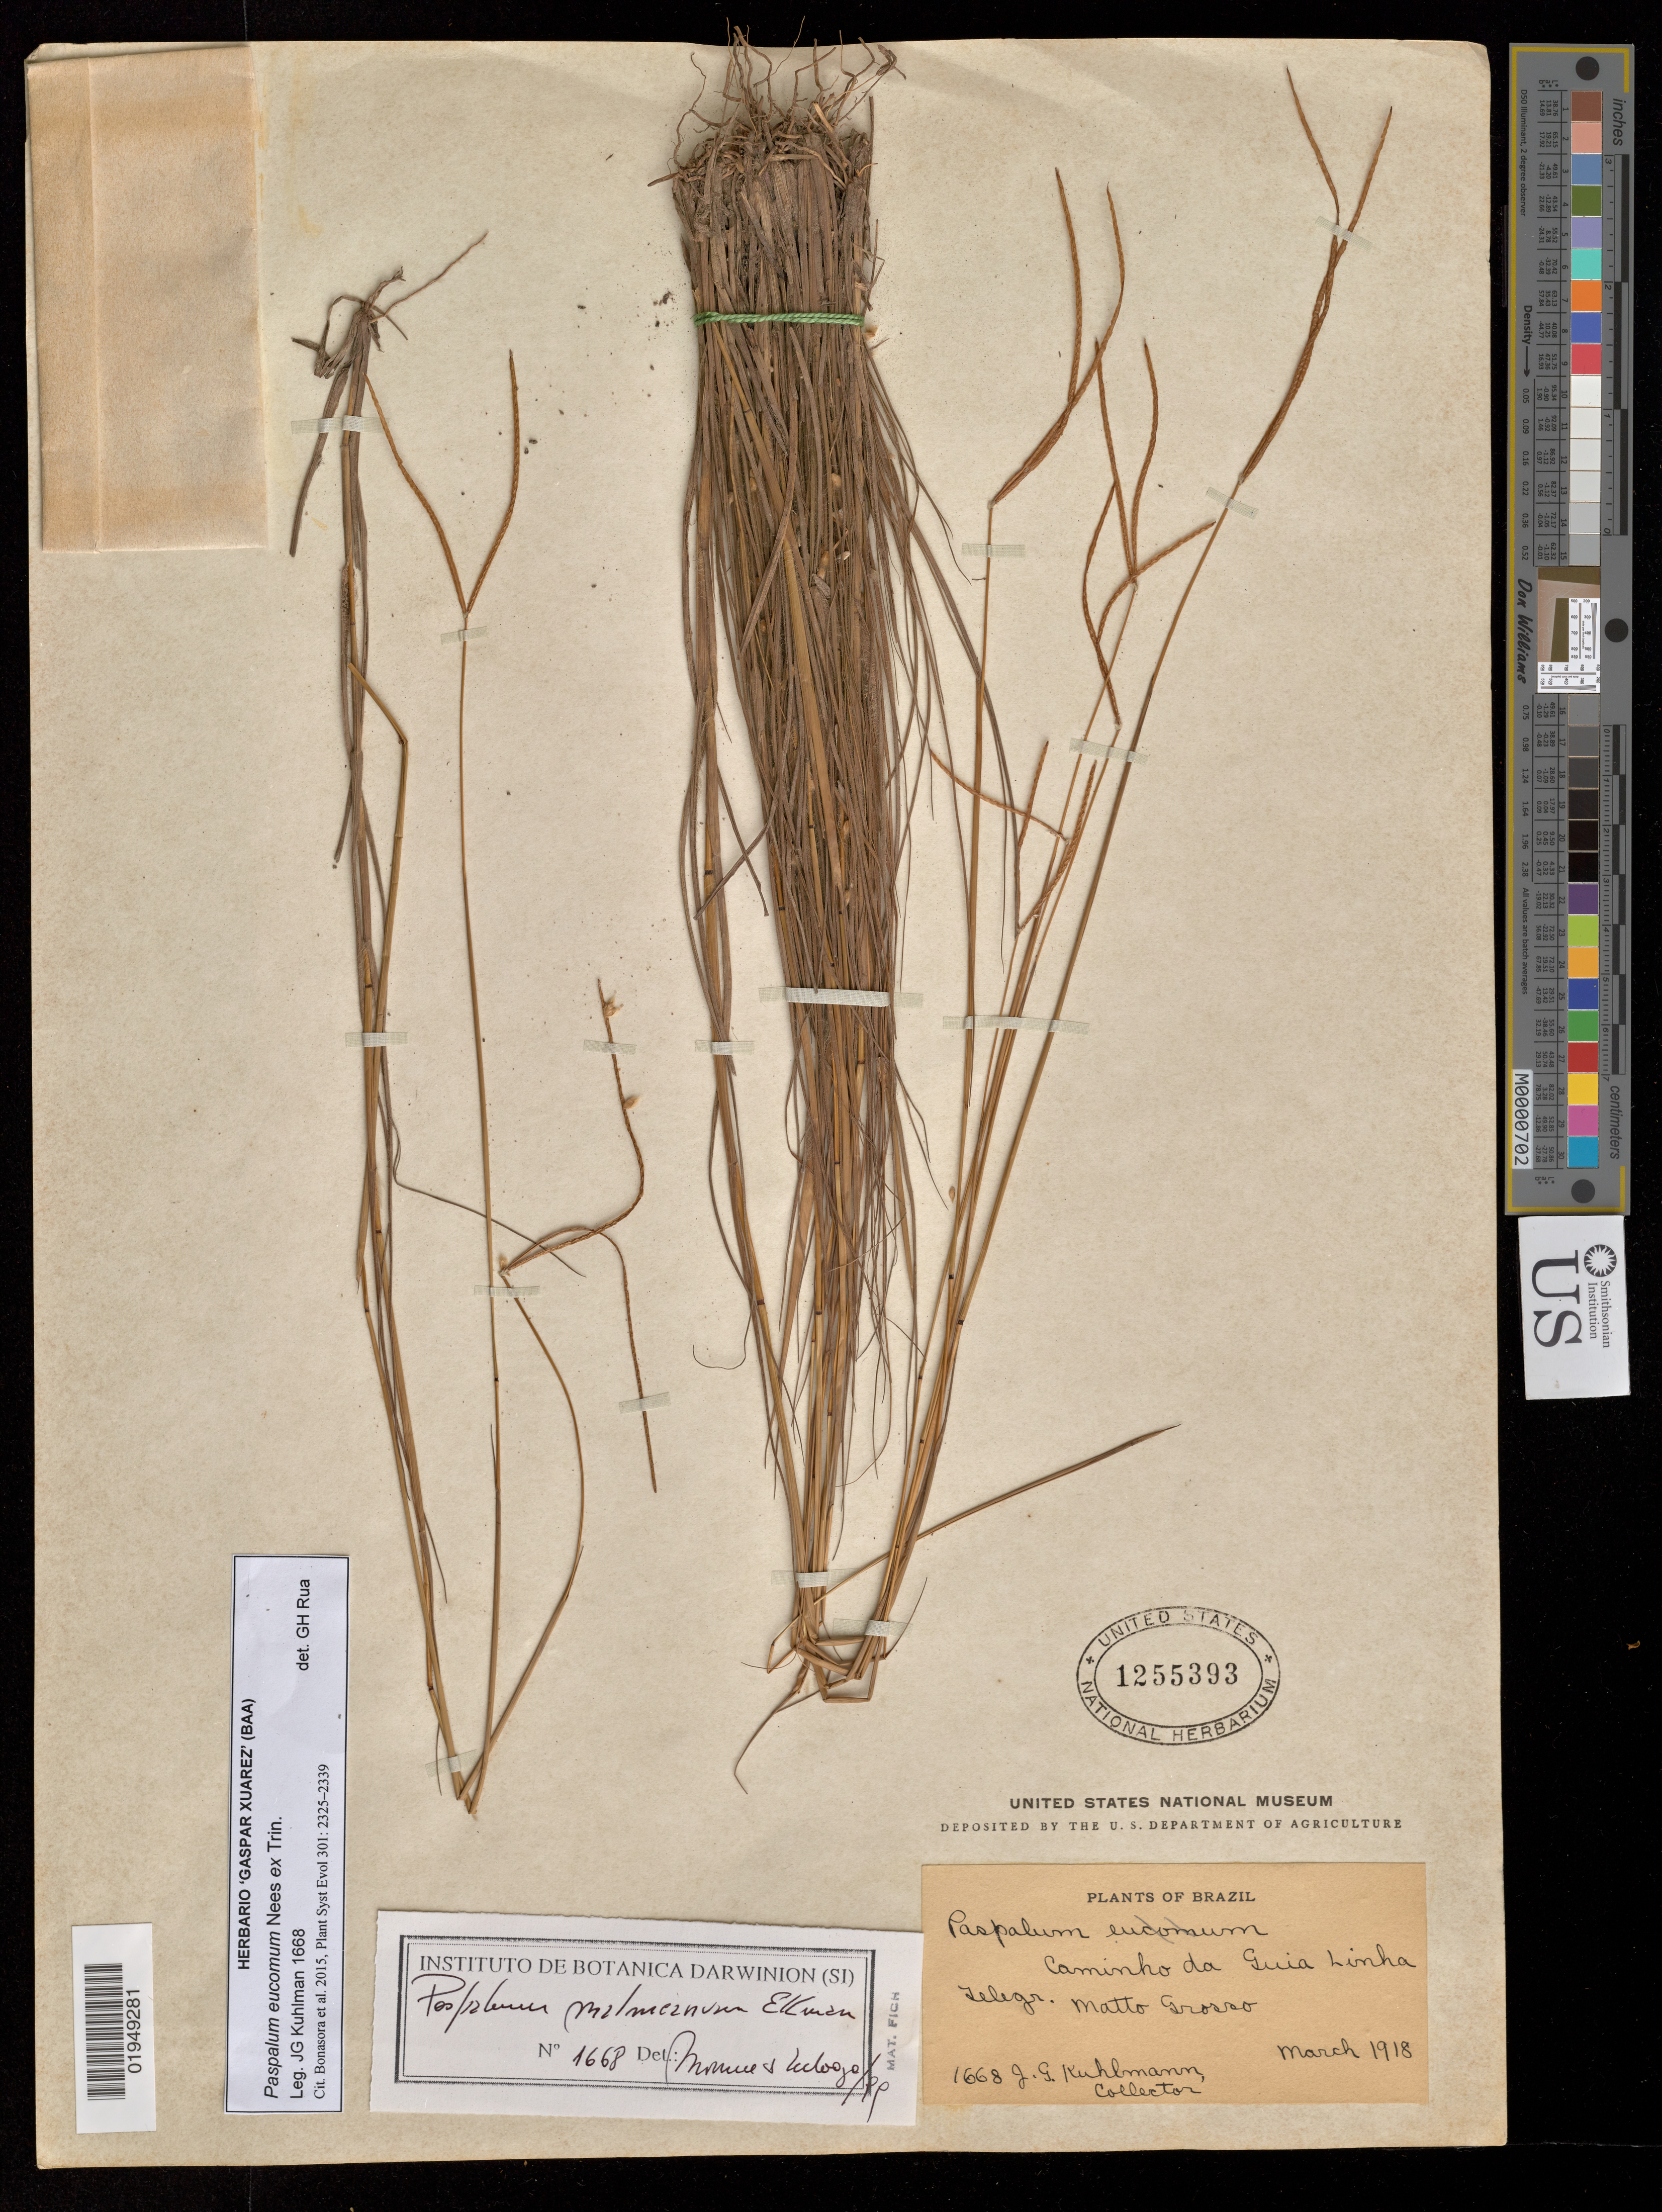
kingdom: Plantae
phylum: Tracheophyta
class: Liliopsida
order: Poales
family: Poaceae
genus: Paspalum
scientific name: Paspalum eucomum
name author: Nees ex Trin.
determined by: Rua, G. H.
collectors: J. G. Kuhlmann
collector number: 1668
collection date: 1918-03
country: Brazil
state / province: Mato Grosso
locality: Caminho da Guia Linha. Matto Grosso.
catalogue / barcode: US 1255393